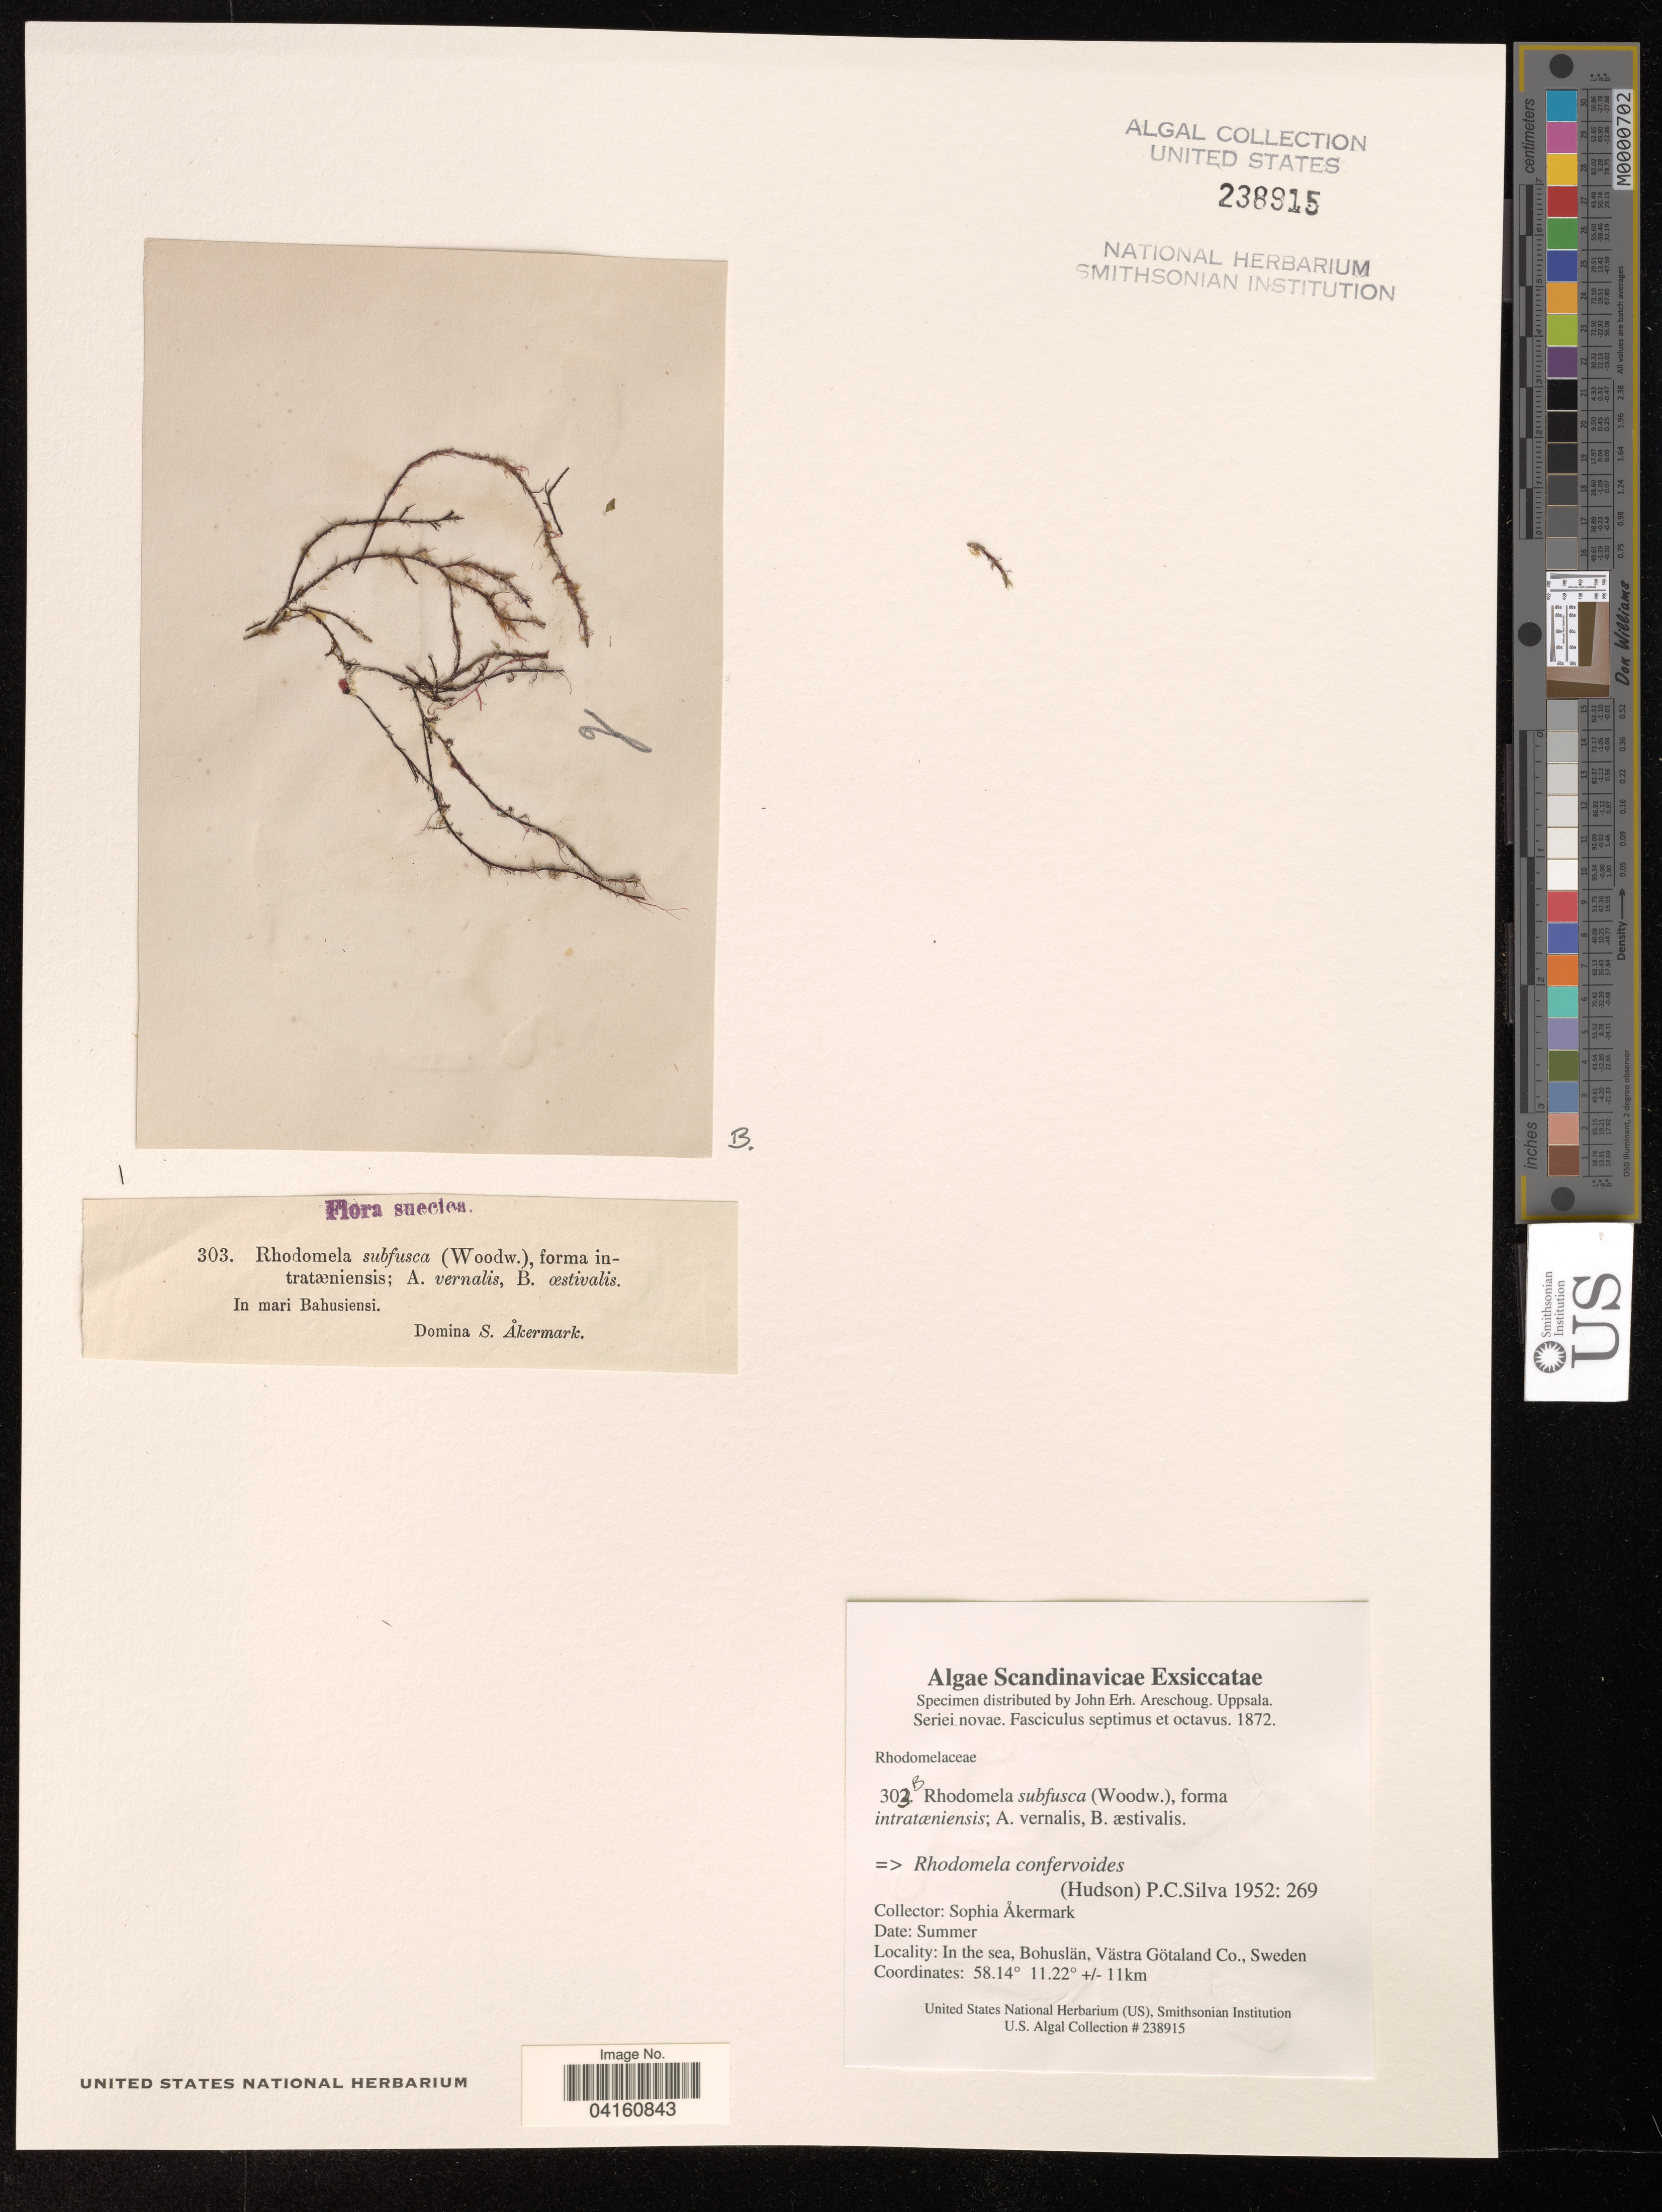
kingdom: Plantae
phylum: Rhodophyta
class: Florideophyceae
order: Ceramiales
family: Rhodomelaceae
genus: Rhodomela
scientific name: Rhodomela confervoides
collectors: S. Akermark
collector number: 303 B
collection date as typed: summer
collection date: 1872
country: Sweden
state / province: Västra Götaland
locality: in the sea. Bohuslan.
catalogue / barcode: US 238915